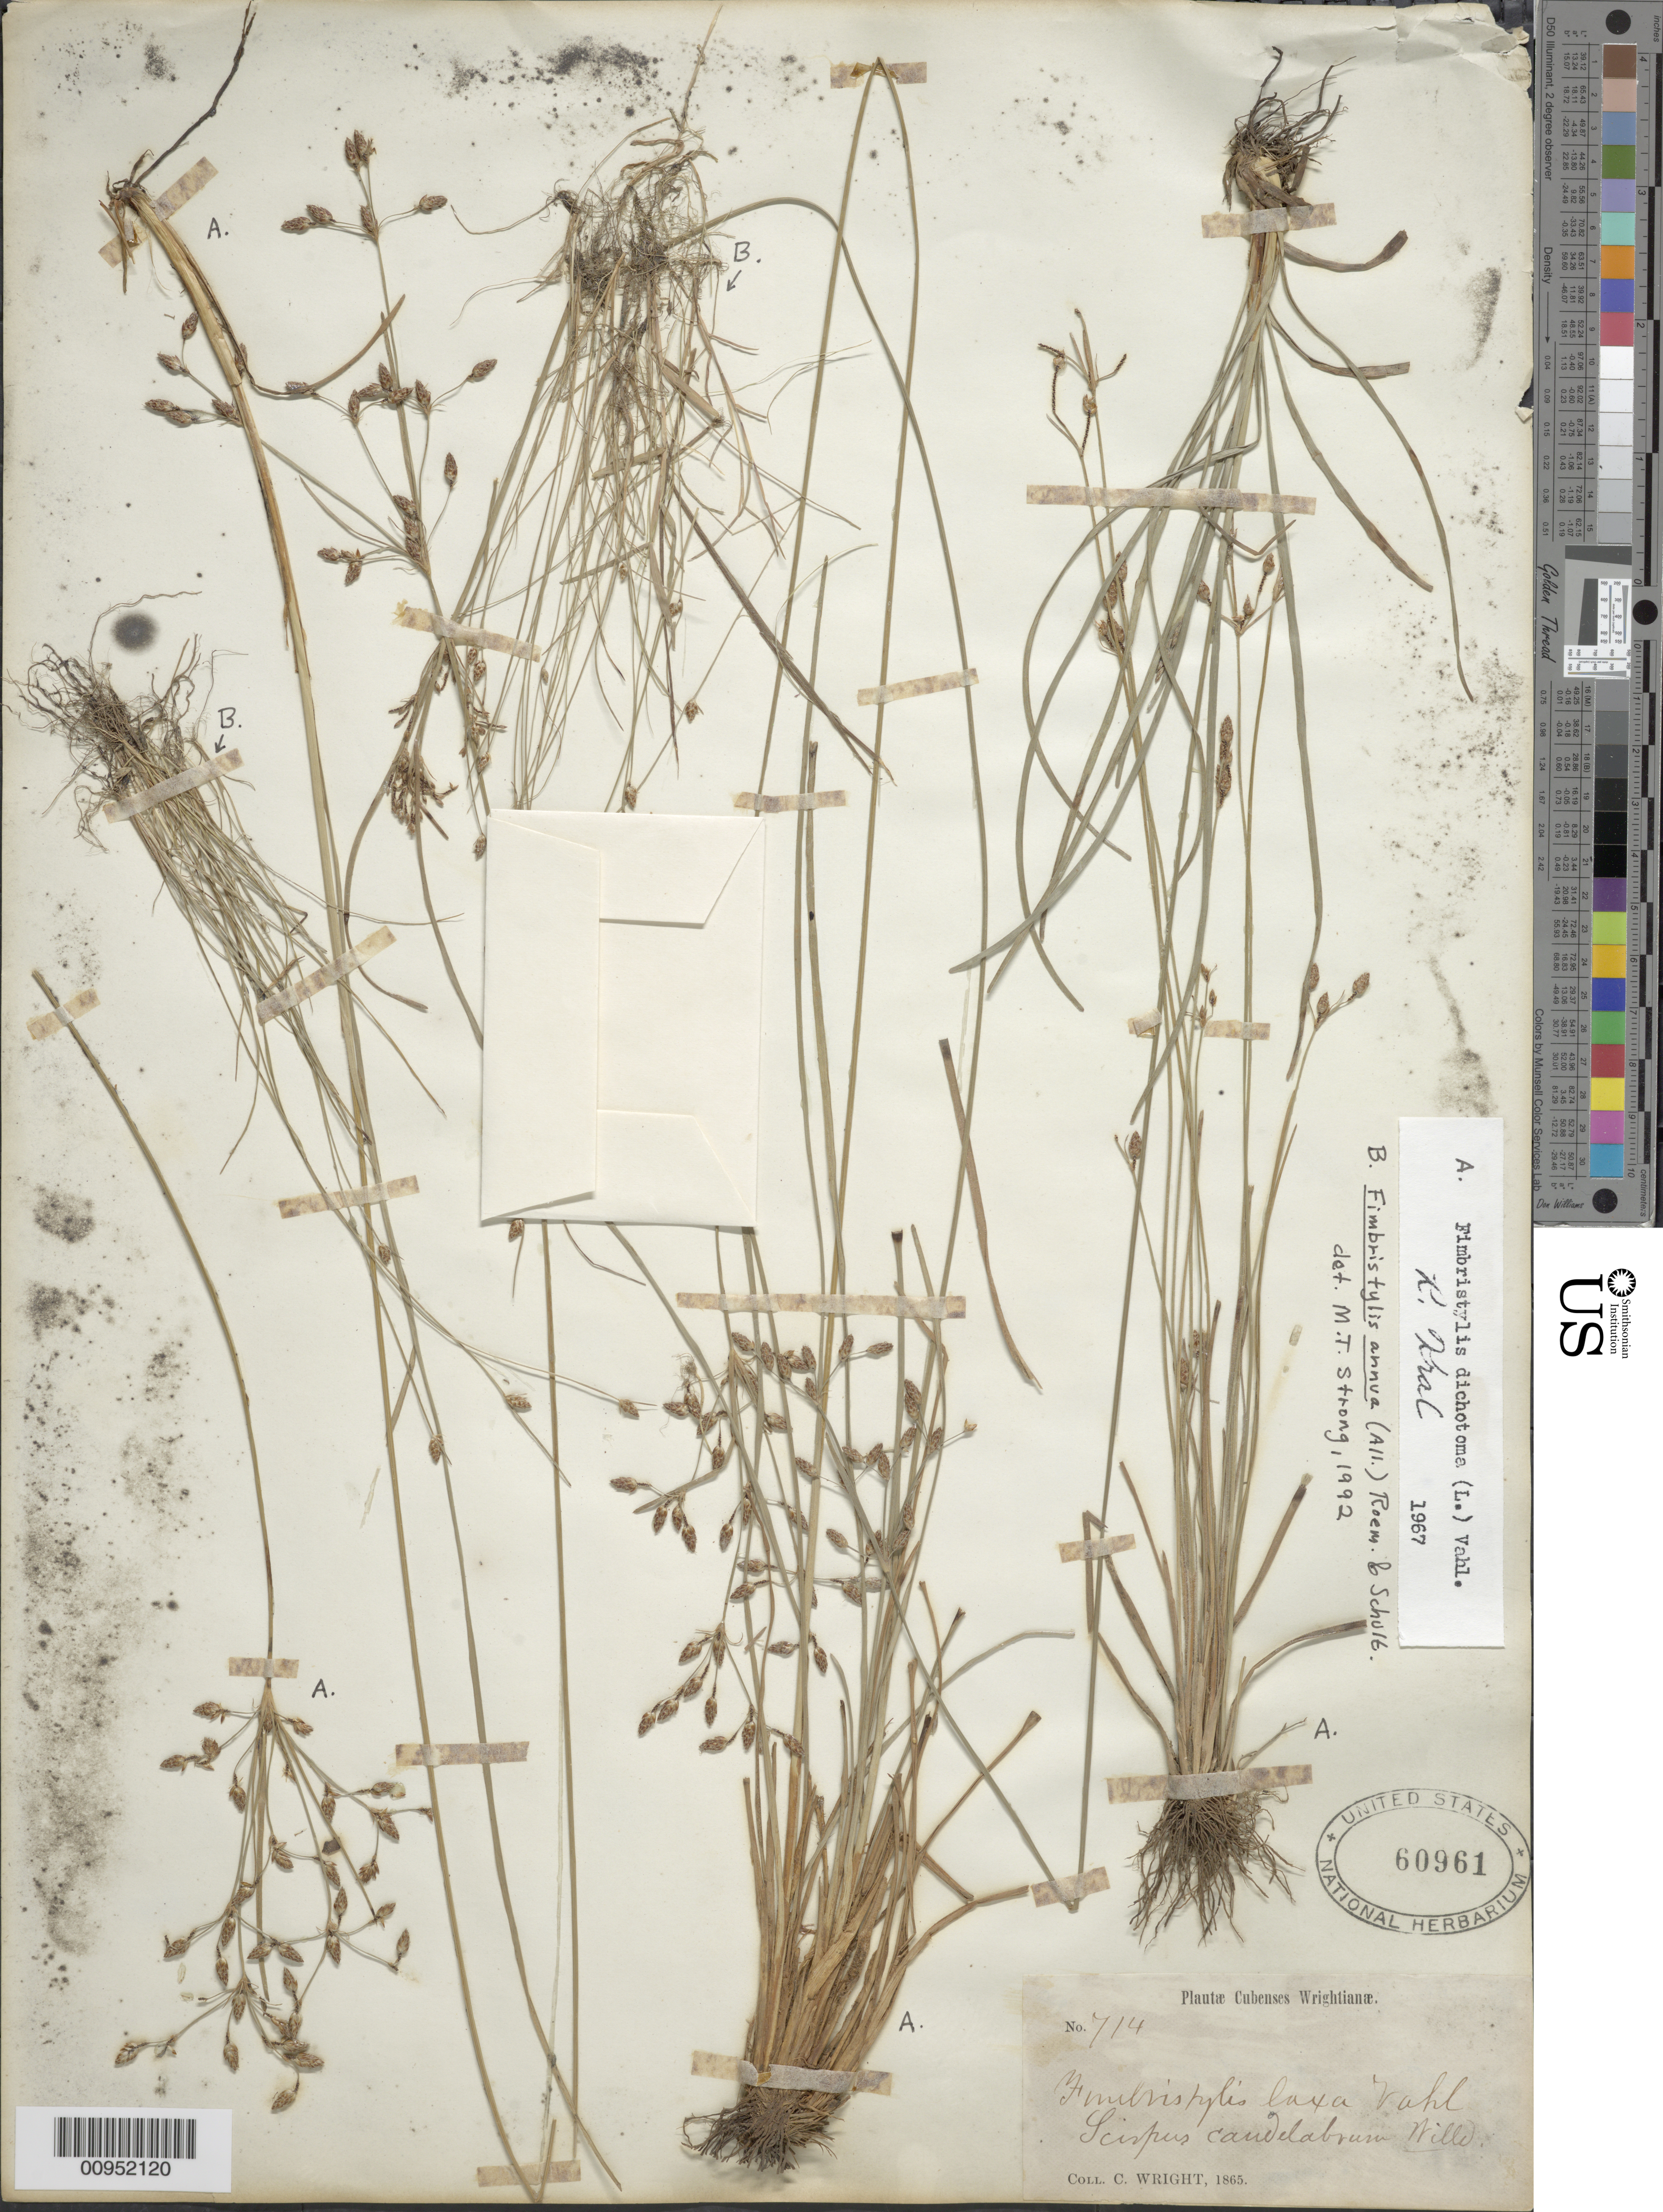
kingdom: Plantae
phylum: Tracheophyta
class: Liliopsida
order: Poales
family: Cyperaceae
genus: Fimbristylis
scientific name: Fimbristylis dichotoma subsp. dichotoma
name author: (L.) Vahl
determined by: Kral, Robert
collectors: C. Wright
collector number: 714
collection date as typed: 1865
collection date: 1865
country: Cuba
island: Cuba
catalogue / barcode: US 60961